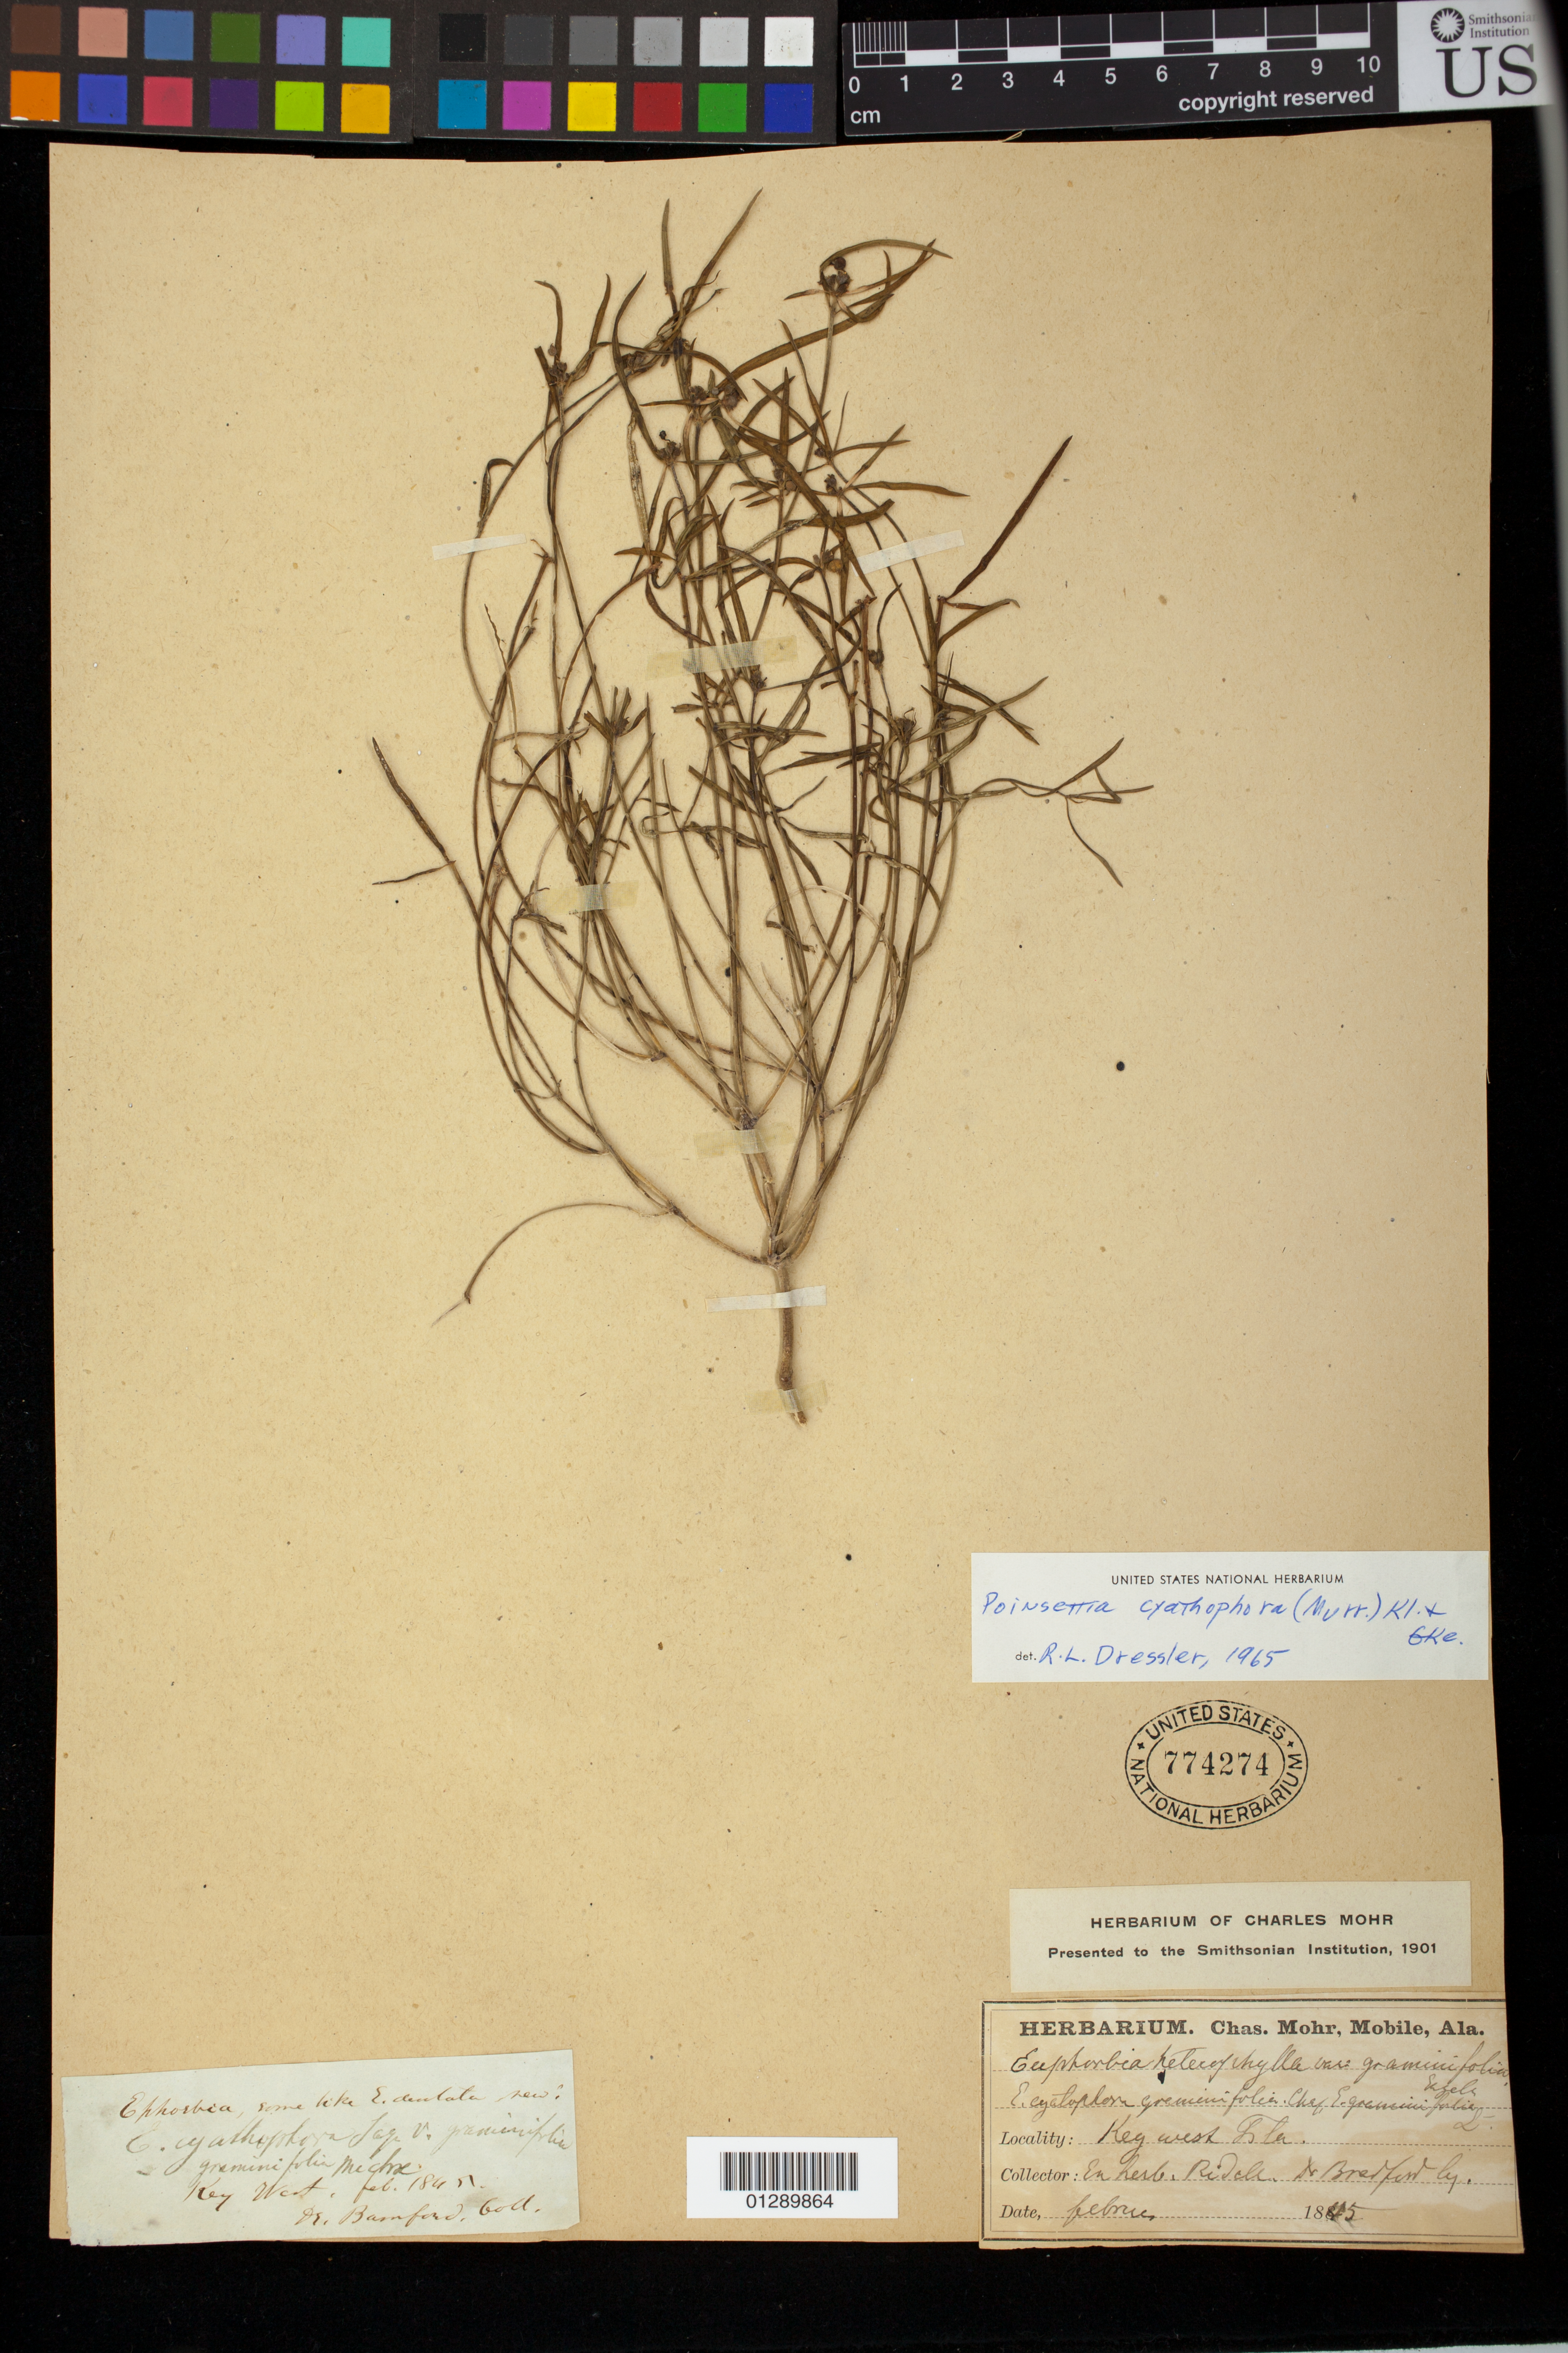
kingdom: Plantae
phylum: Tracheophyta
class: Magnoliopsida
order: Malpighiales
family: Euphorbiaceae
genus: Euphorbia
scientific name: Euphorbia heterophylla var. cyathophora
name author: (Murr.) Griseb.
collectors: Barnford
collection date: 1895-02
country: United States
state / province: Florida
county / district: Monroe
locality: Key West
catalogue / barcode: US 774274